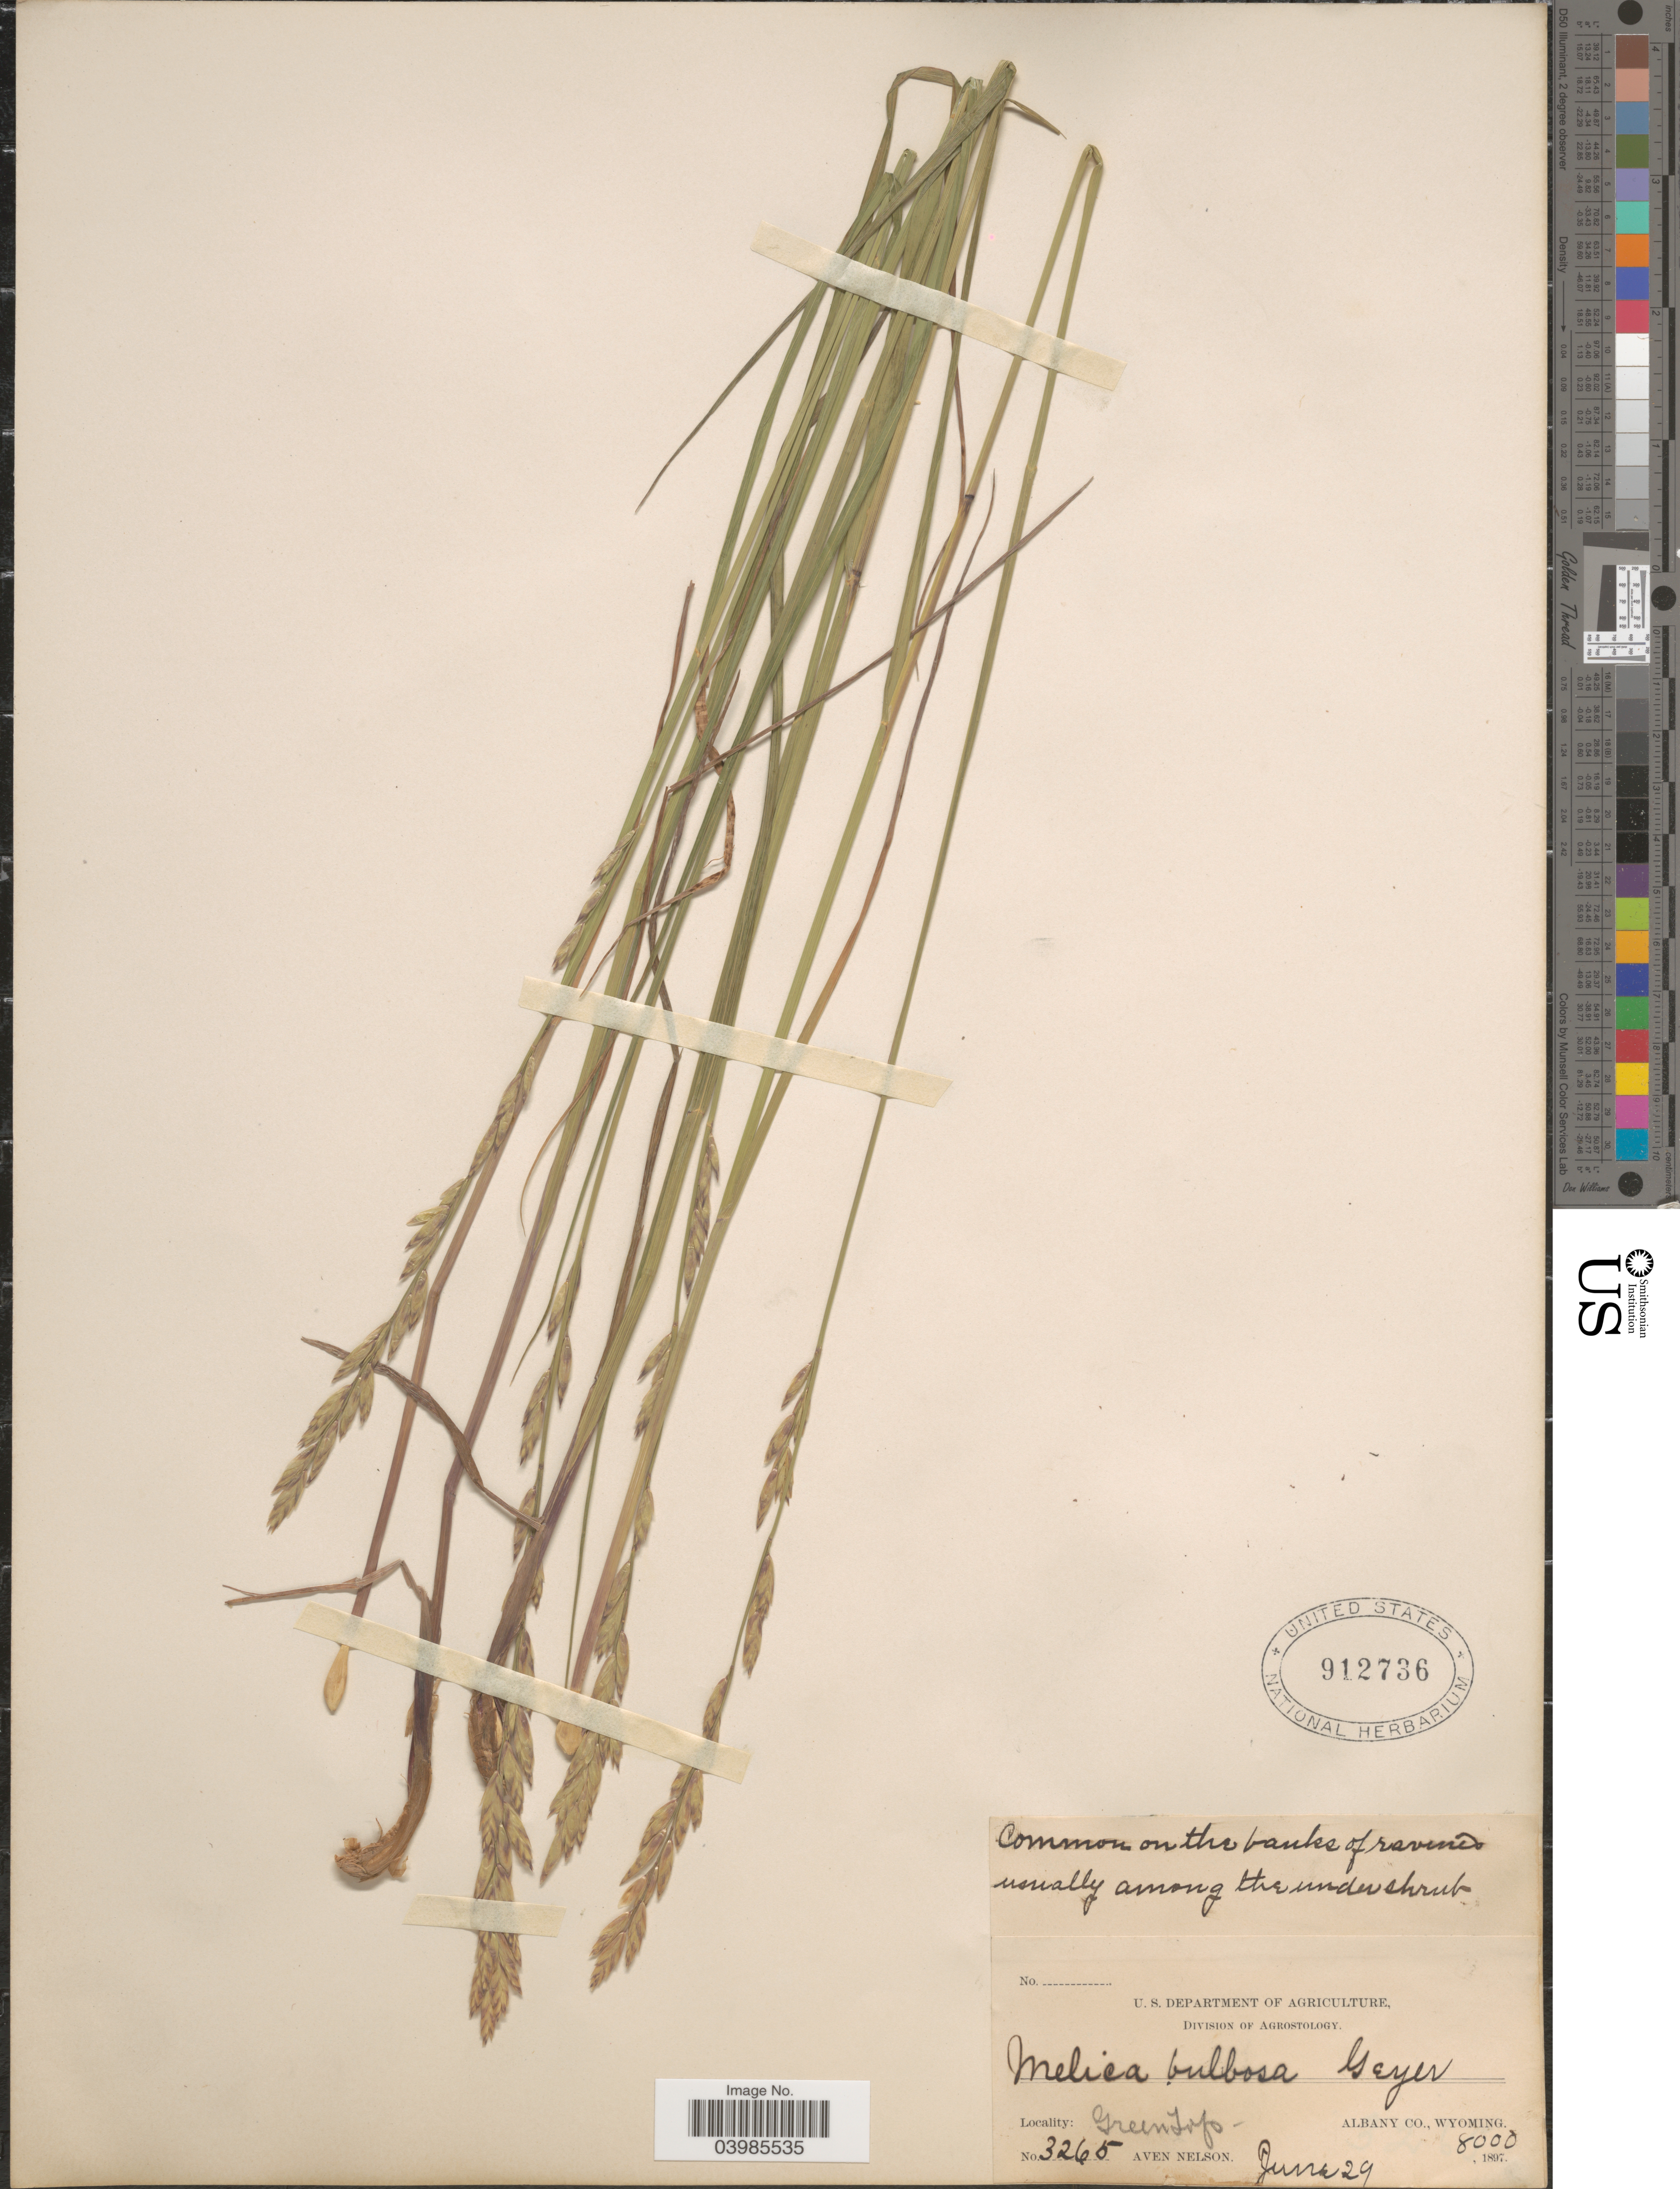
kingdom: Plantae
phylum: Tracheophyta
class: Liliopsida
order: Poales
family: Poaceae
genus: Melica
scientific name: Melica bulbosa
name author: Geyer ex Porter & J.M. Coult.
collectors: A. Nelson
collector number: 3265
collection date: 1897-06-29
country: United States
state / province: Wyoming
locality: Green Top. Albany Co.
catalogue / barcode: US 912736